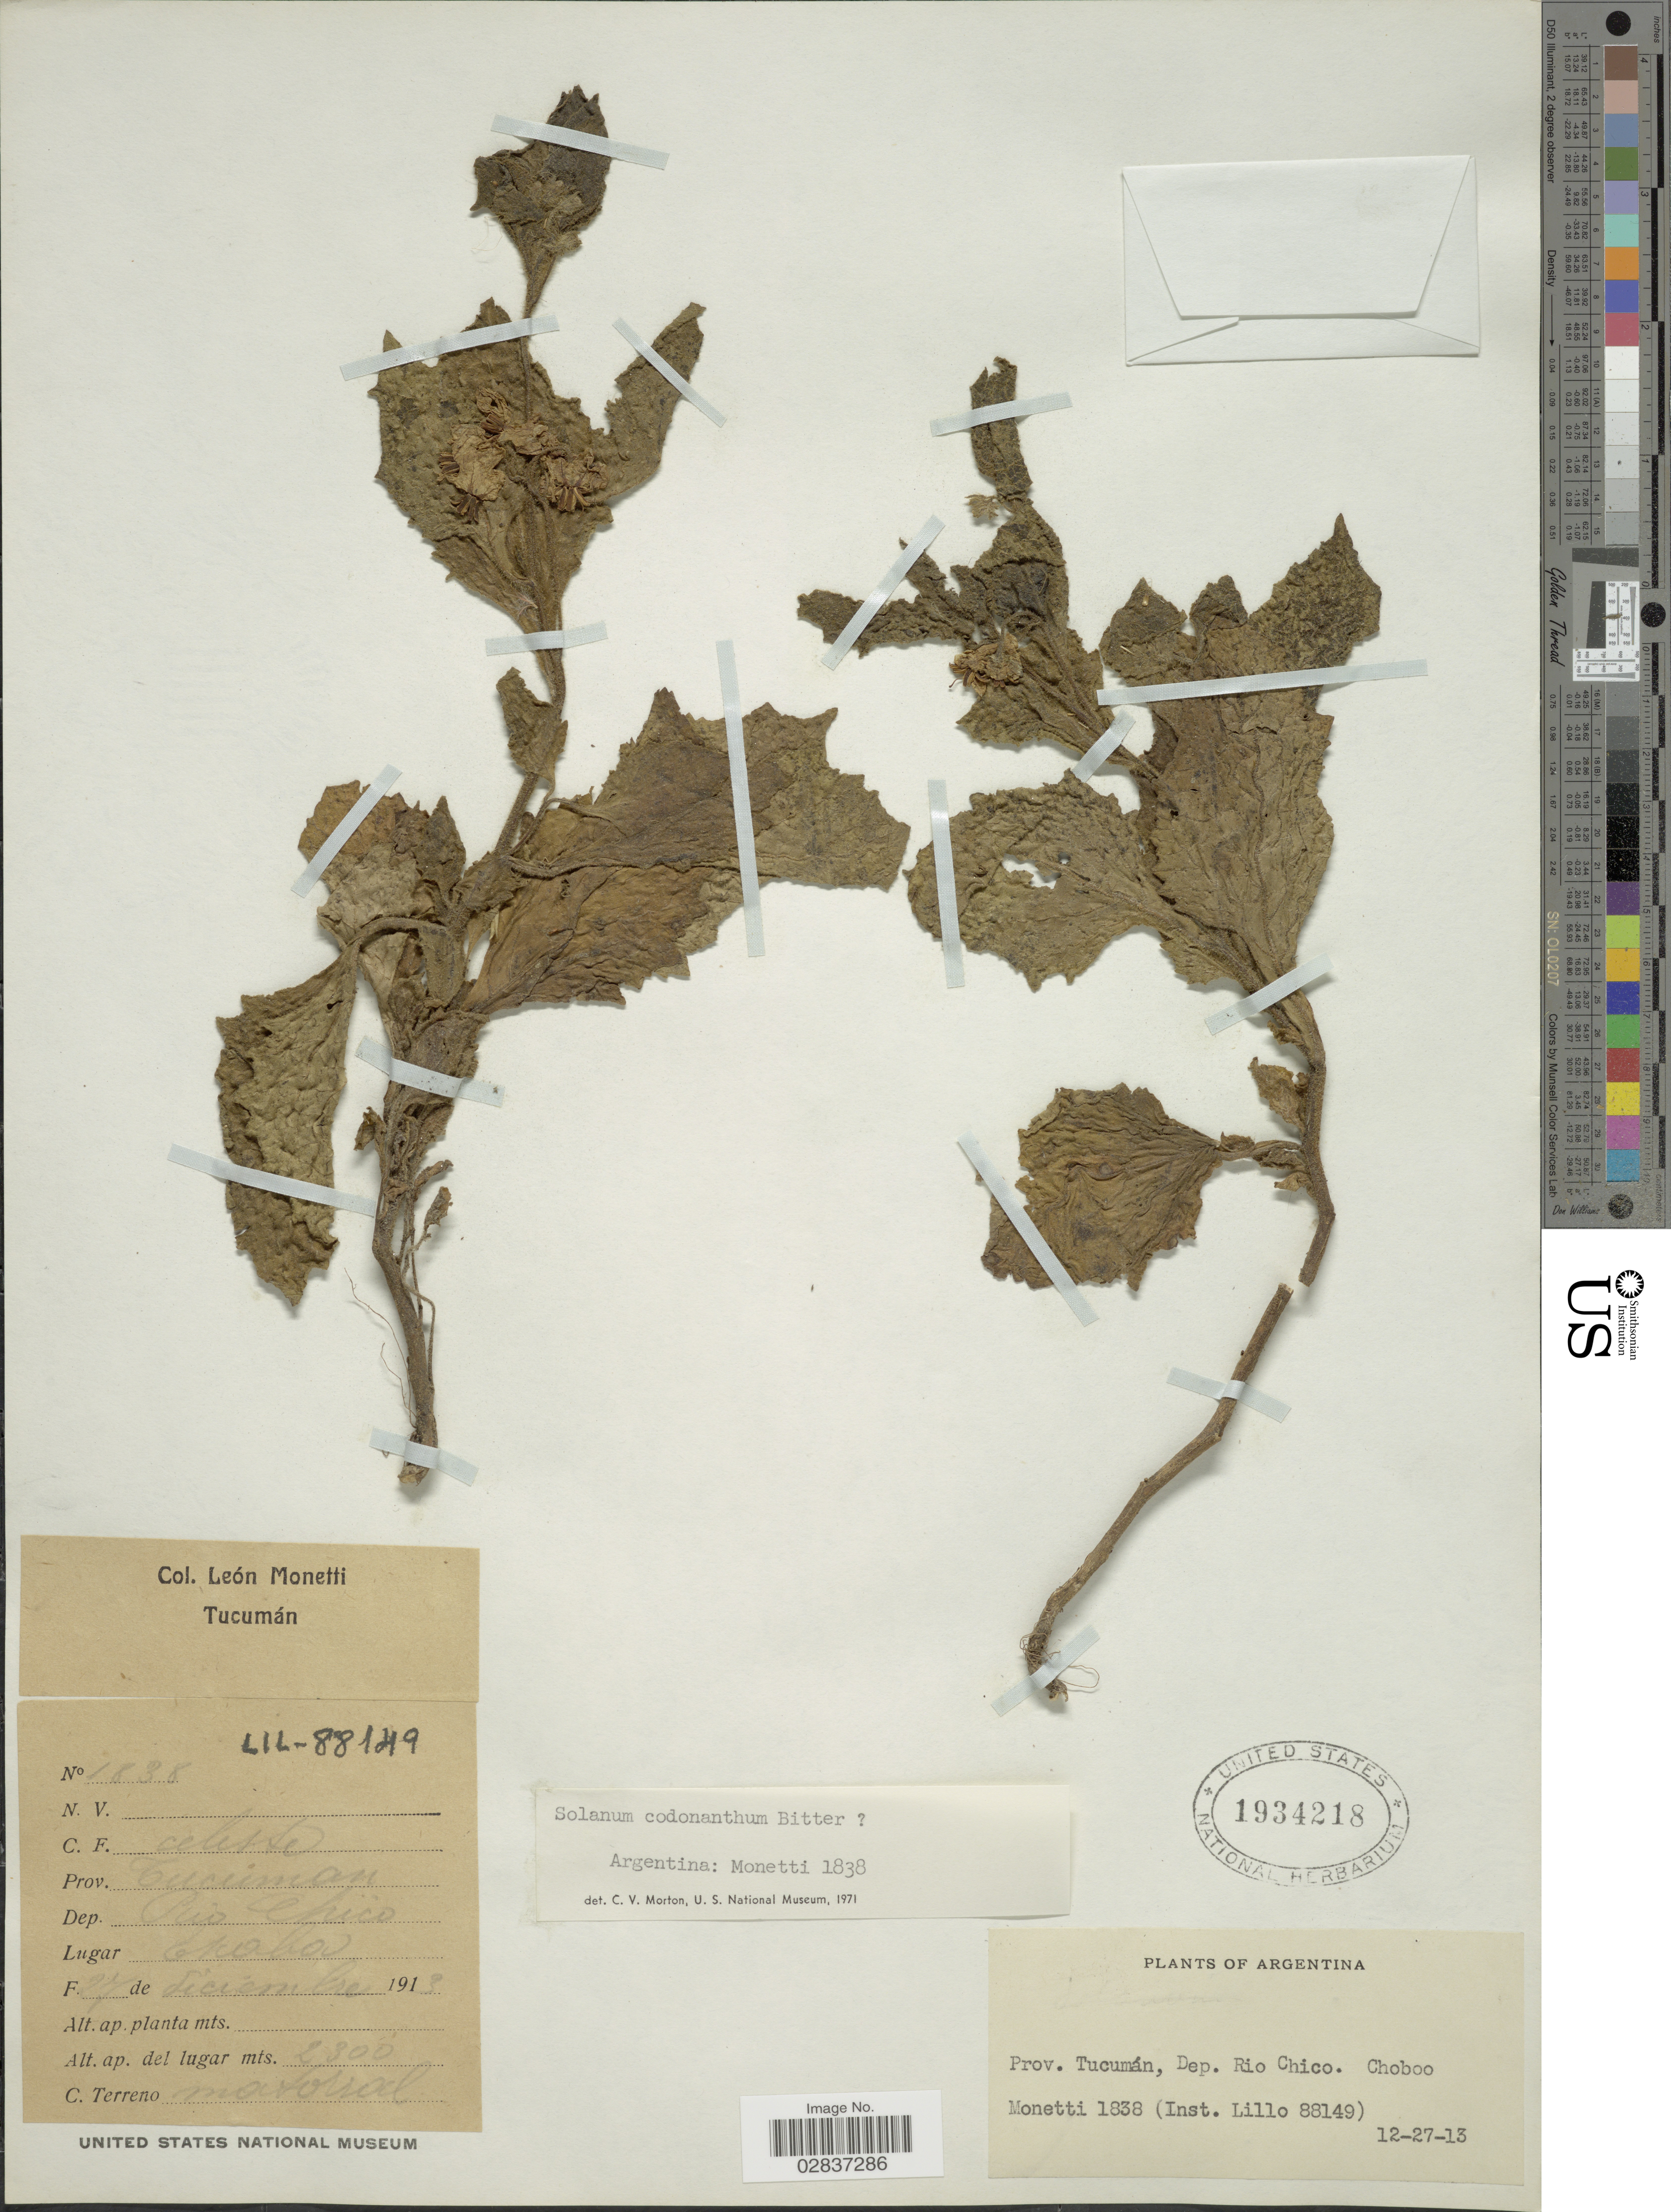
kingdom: Plantae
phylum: Tracheophyta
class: Magnoliopsida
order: Solanales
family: Solanaceae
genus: Solanum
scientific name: Solanum codonanthum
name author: Bitter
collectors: L. Monetti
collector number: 1838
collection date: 1913-12-27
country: Argentina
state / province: Tucuman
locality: Prov. Tucmán, Dep. Rio Chico. Chobo.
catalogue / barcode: US 1934218